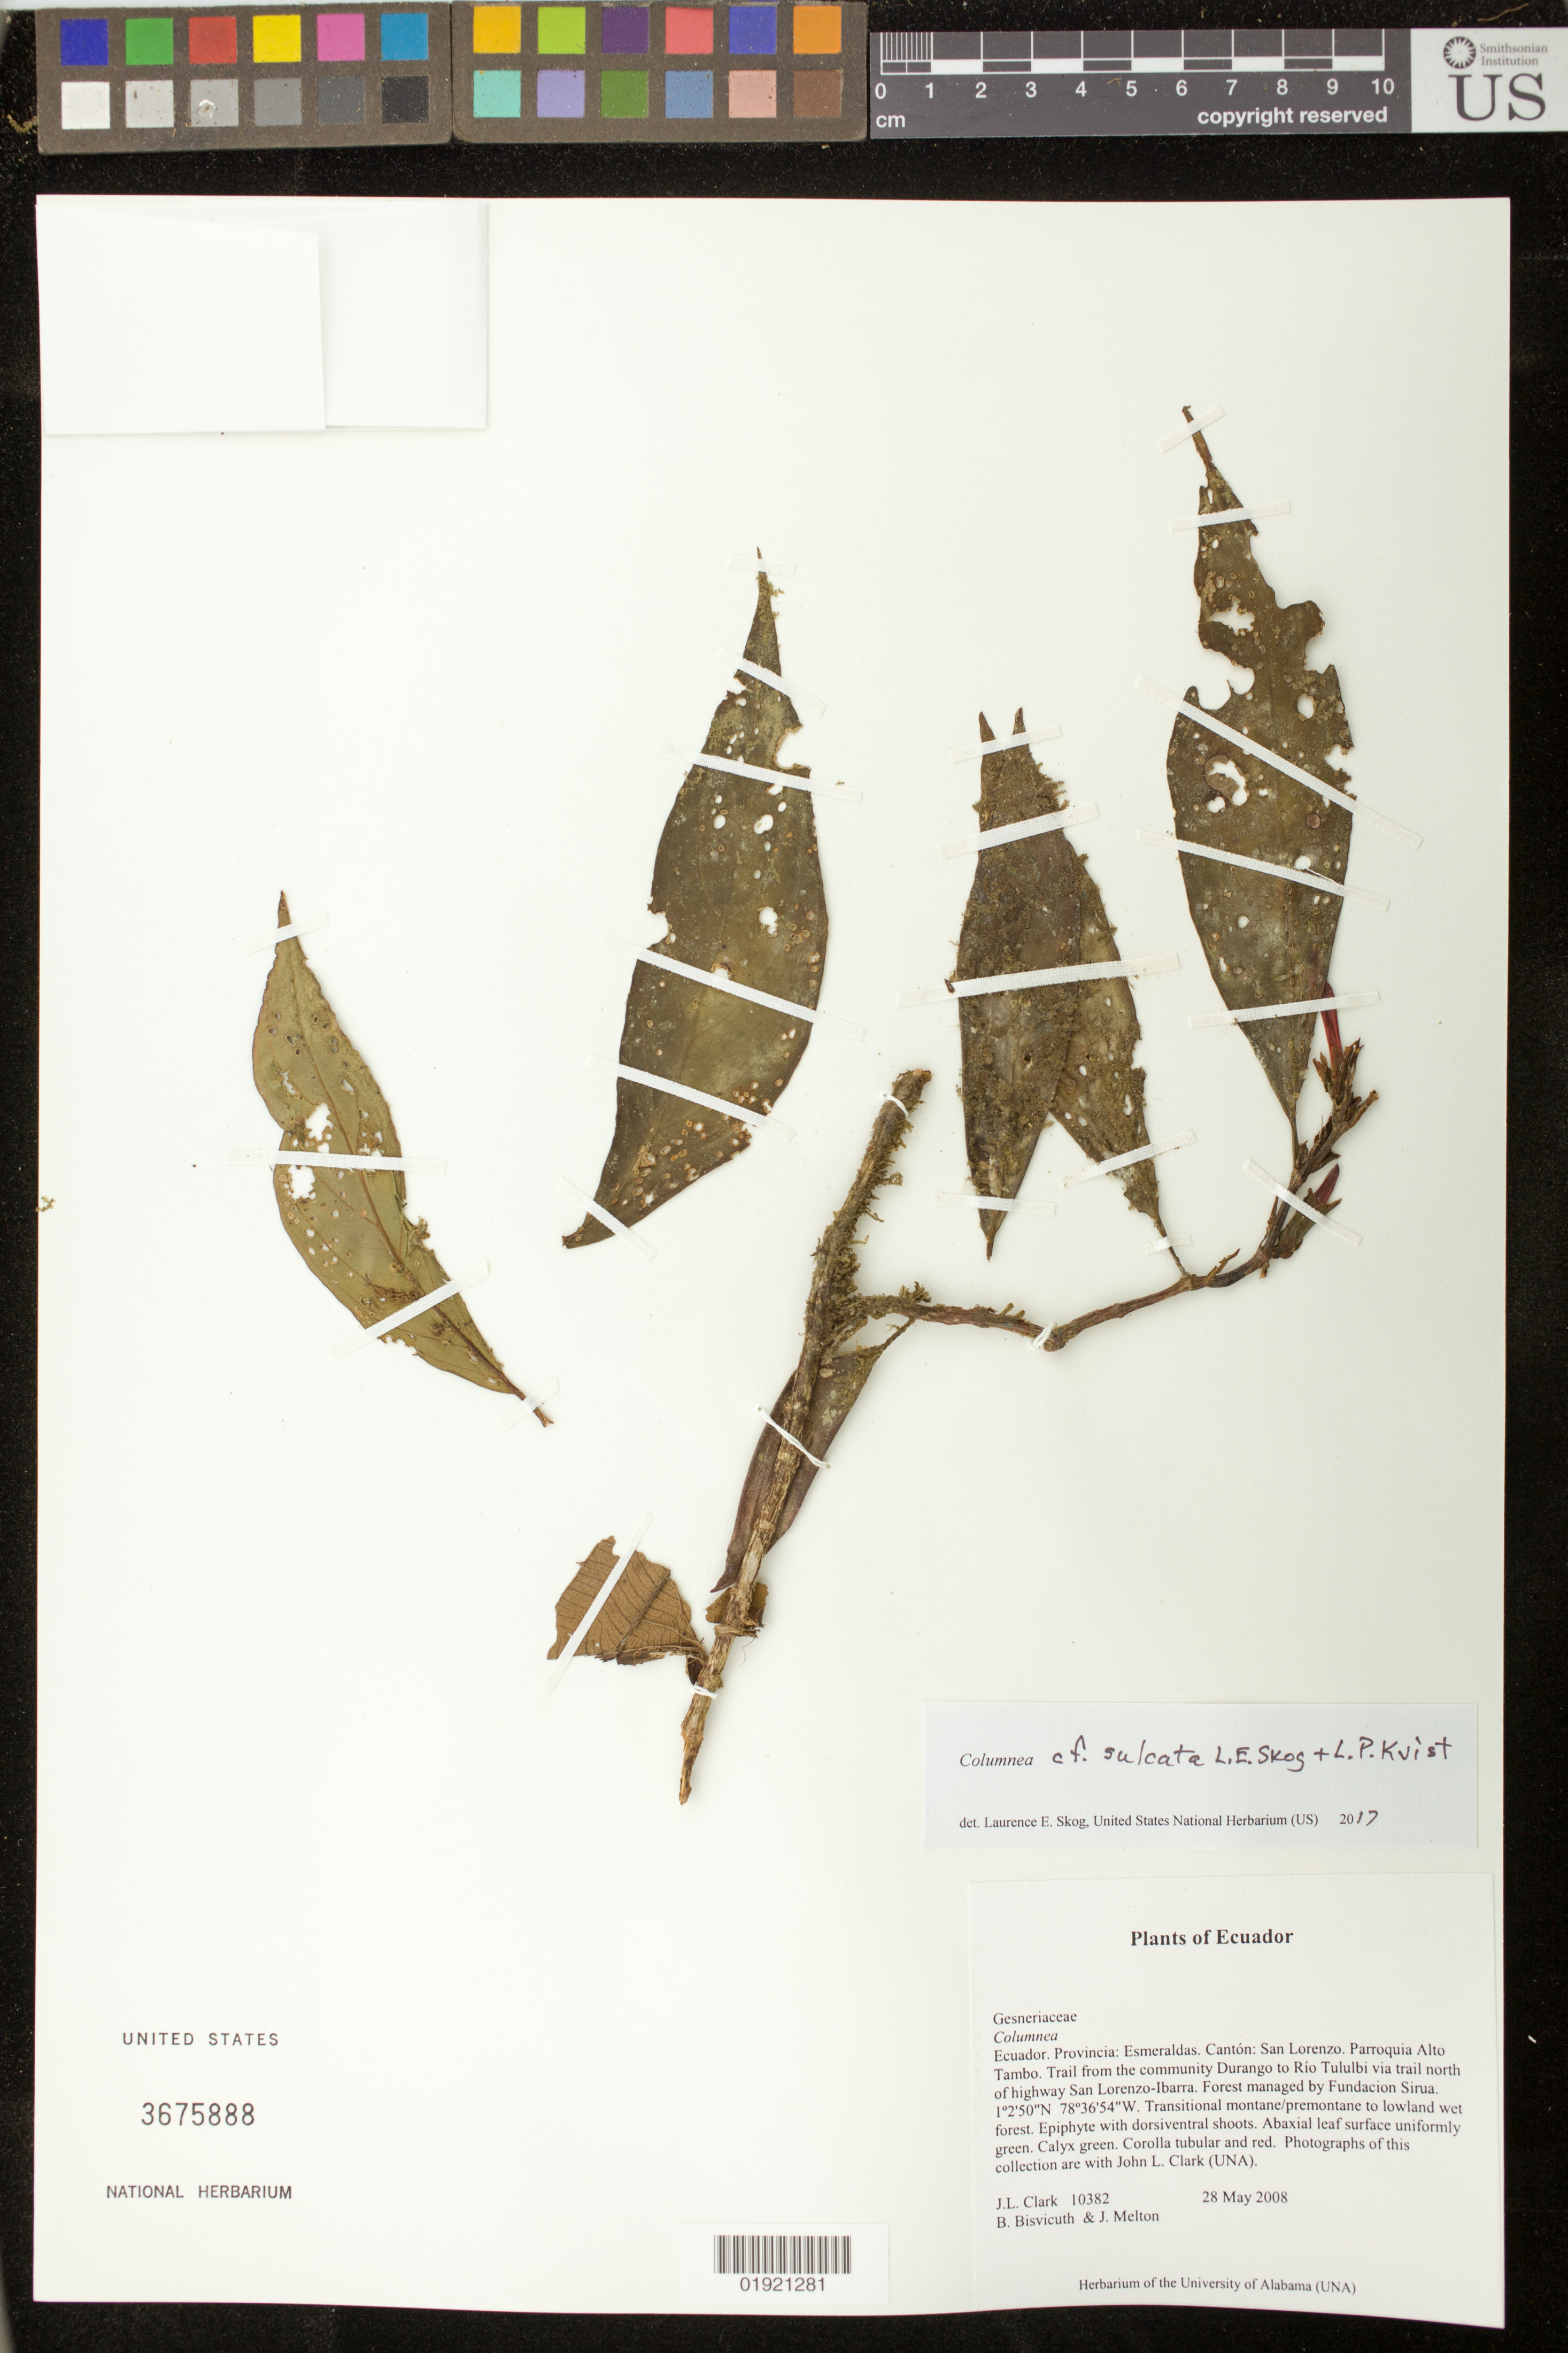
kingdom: Plantae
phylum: Tracheophyta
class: Magnoliopsida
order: Lamiales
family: Gesneriaceae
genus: Columnea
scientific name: Columnea sulcata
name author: L.E. Skog & L.P. Kvist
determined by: Skog, Laurence E.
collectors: J. L. Clark, B. Bisvicuth & J. Melton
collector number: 10382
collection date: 2008-05-28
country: Ecuador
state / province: Esmeraldas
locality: Canton: San Lorenzo. Parroquia Alto Tambo. Trail from the community Durango to Rio Tululbi via trail north of highway San Lorenzo-Ibarra. Forest managed by Fundacion Sirua.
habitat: Transitional montane/premontane to lowland wet forest.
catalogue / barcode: US 3675888